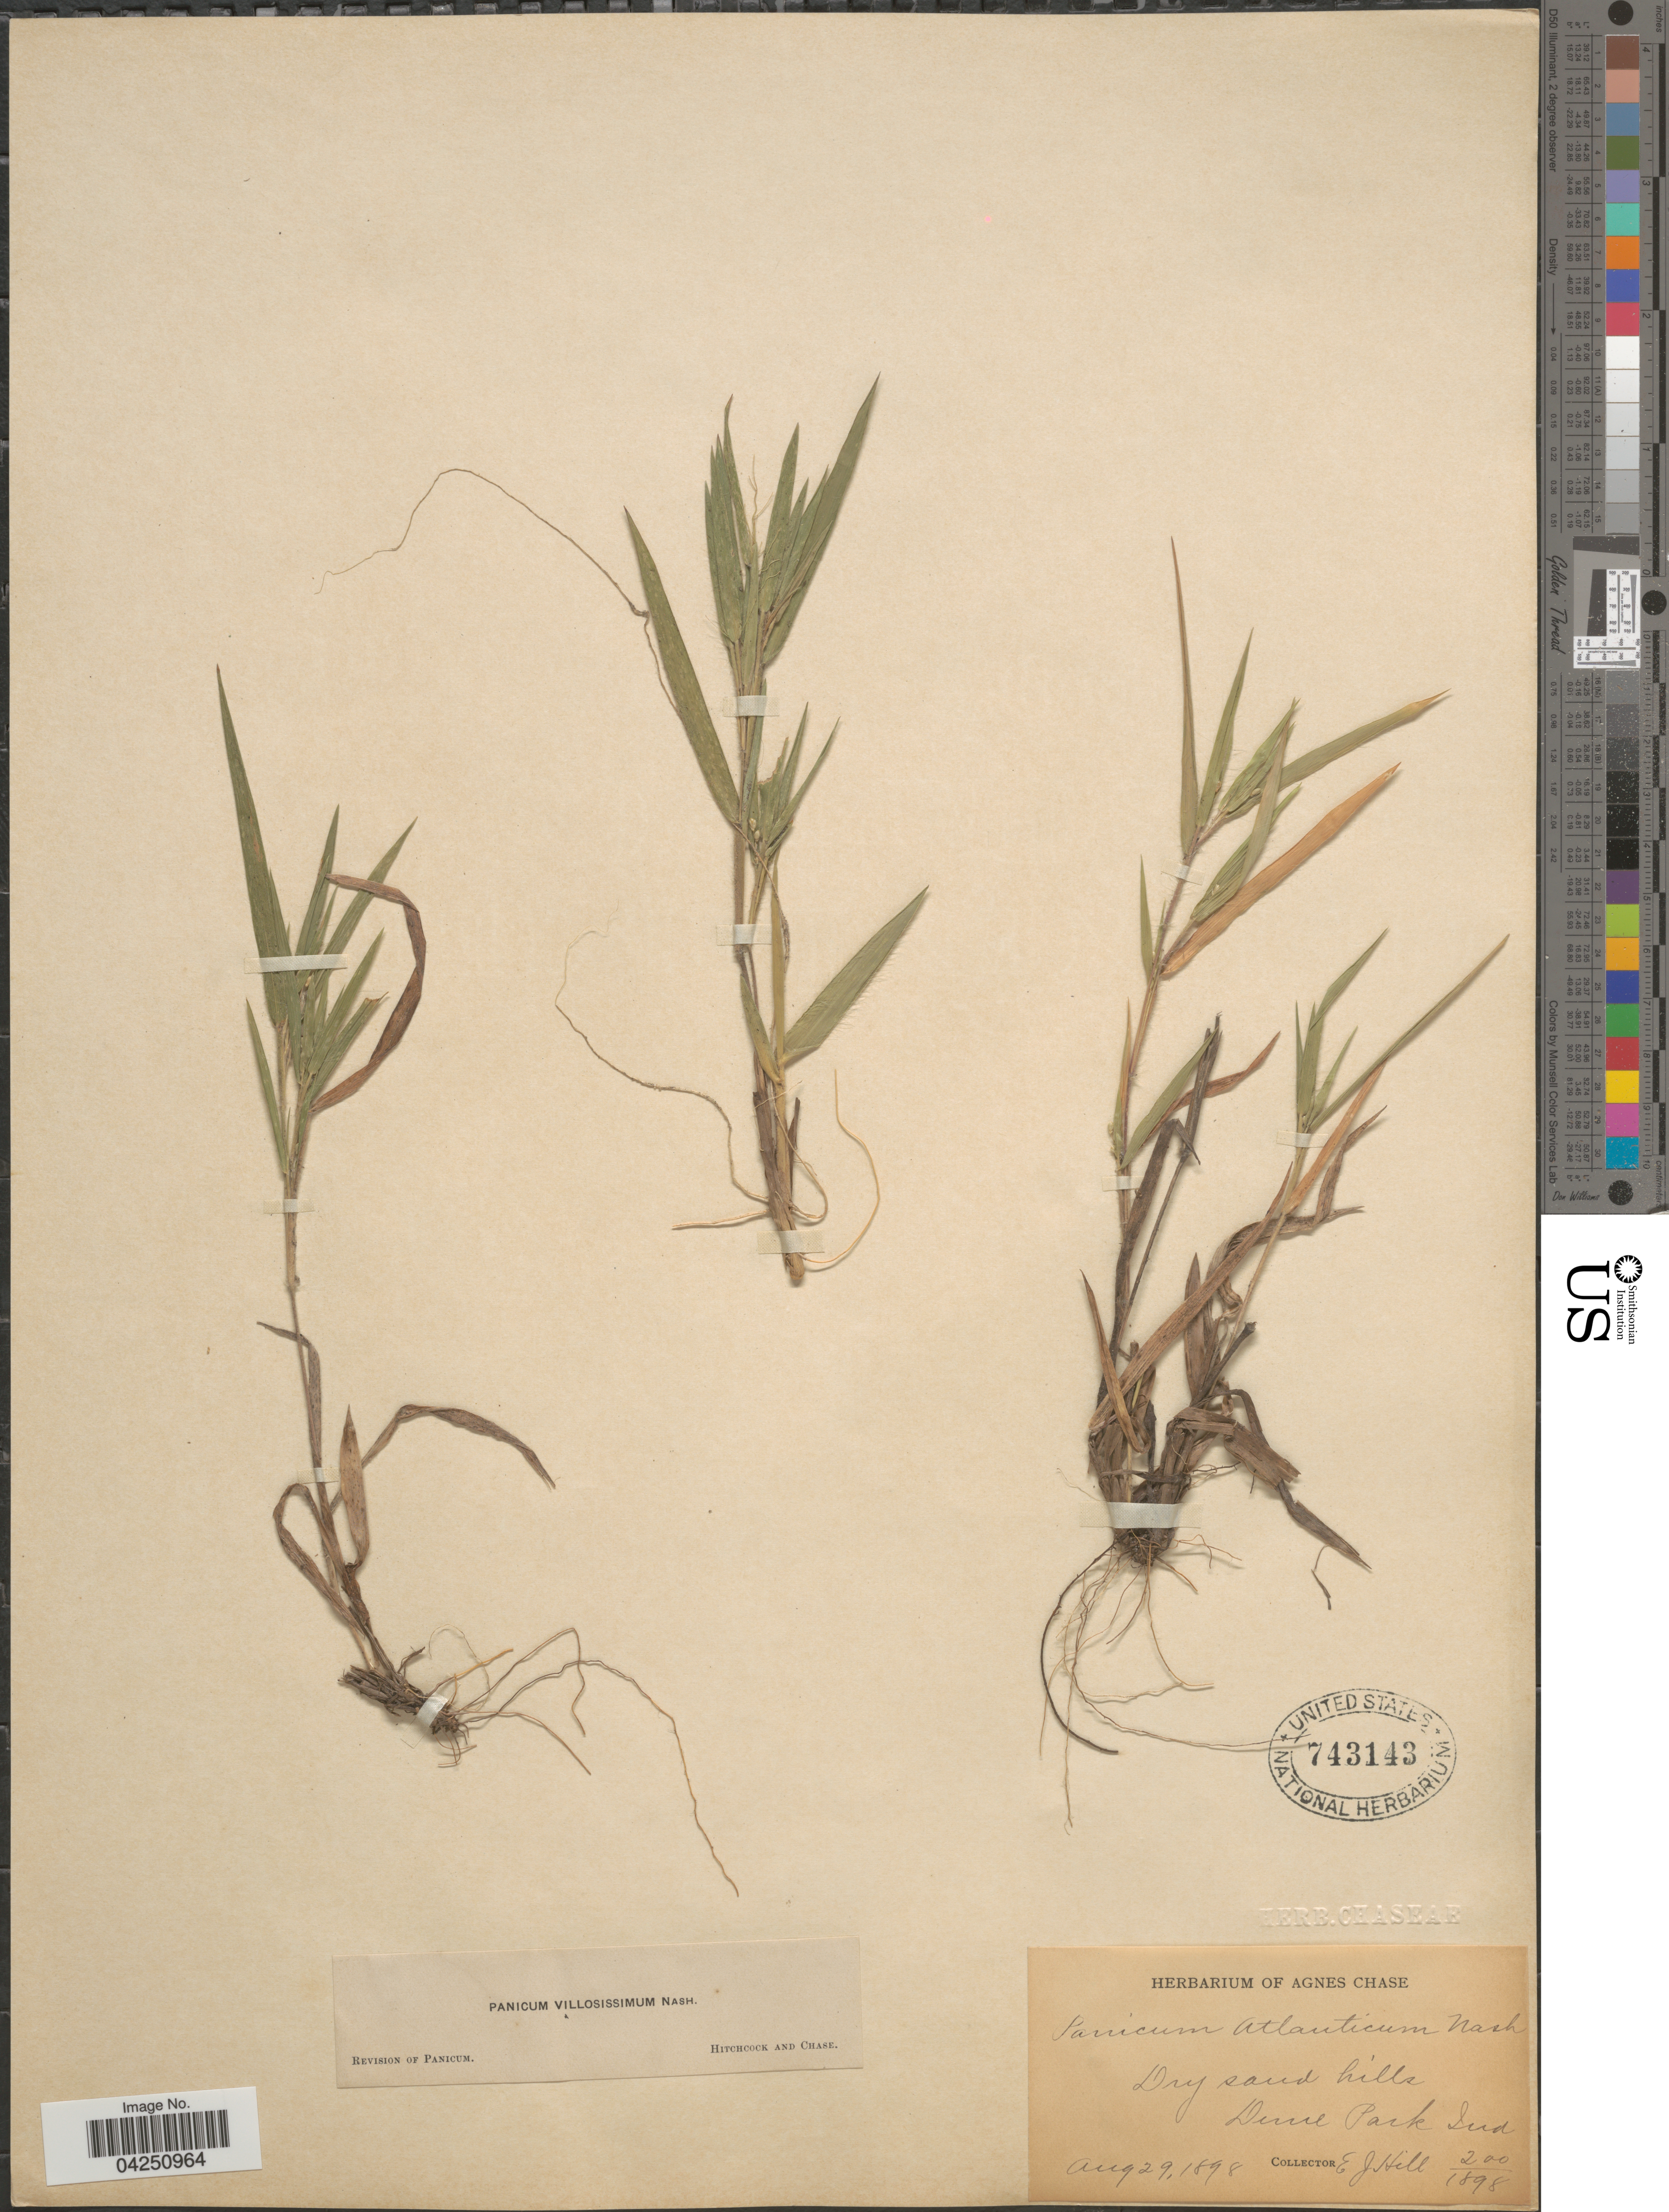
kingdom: Plantae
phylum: Tracheophyta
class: Liliopsida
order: Poales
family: Poaceae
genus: Dichanthelium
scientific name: Dichanthelium acuminatum var. acuminatum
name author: (Sw.) Gould & C.A. Clark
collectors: E. J. Hill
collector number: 200/1898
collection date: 1898-08-29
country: United States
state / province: Indiana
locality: Dry sand hills. Dune Park.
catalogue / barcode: US 743143